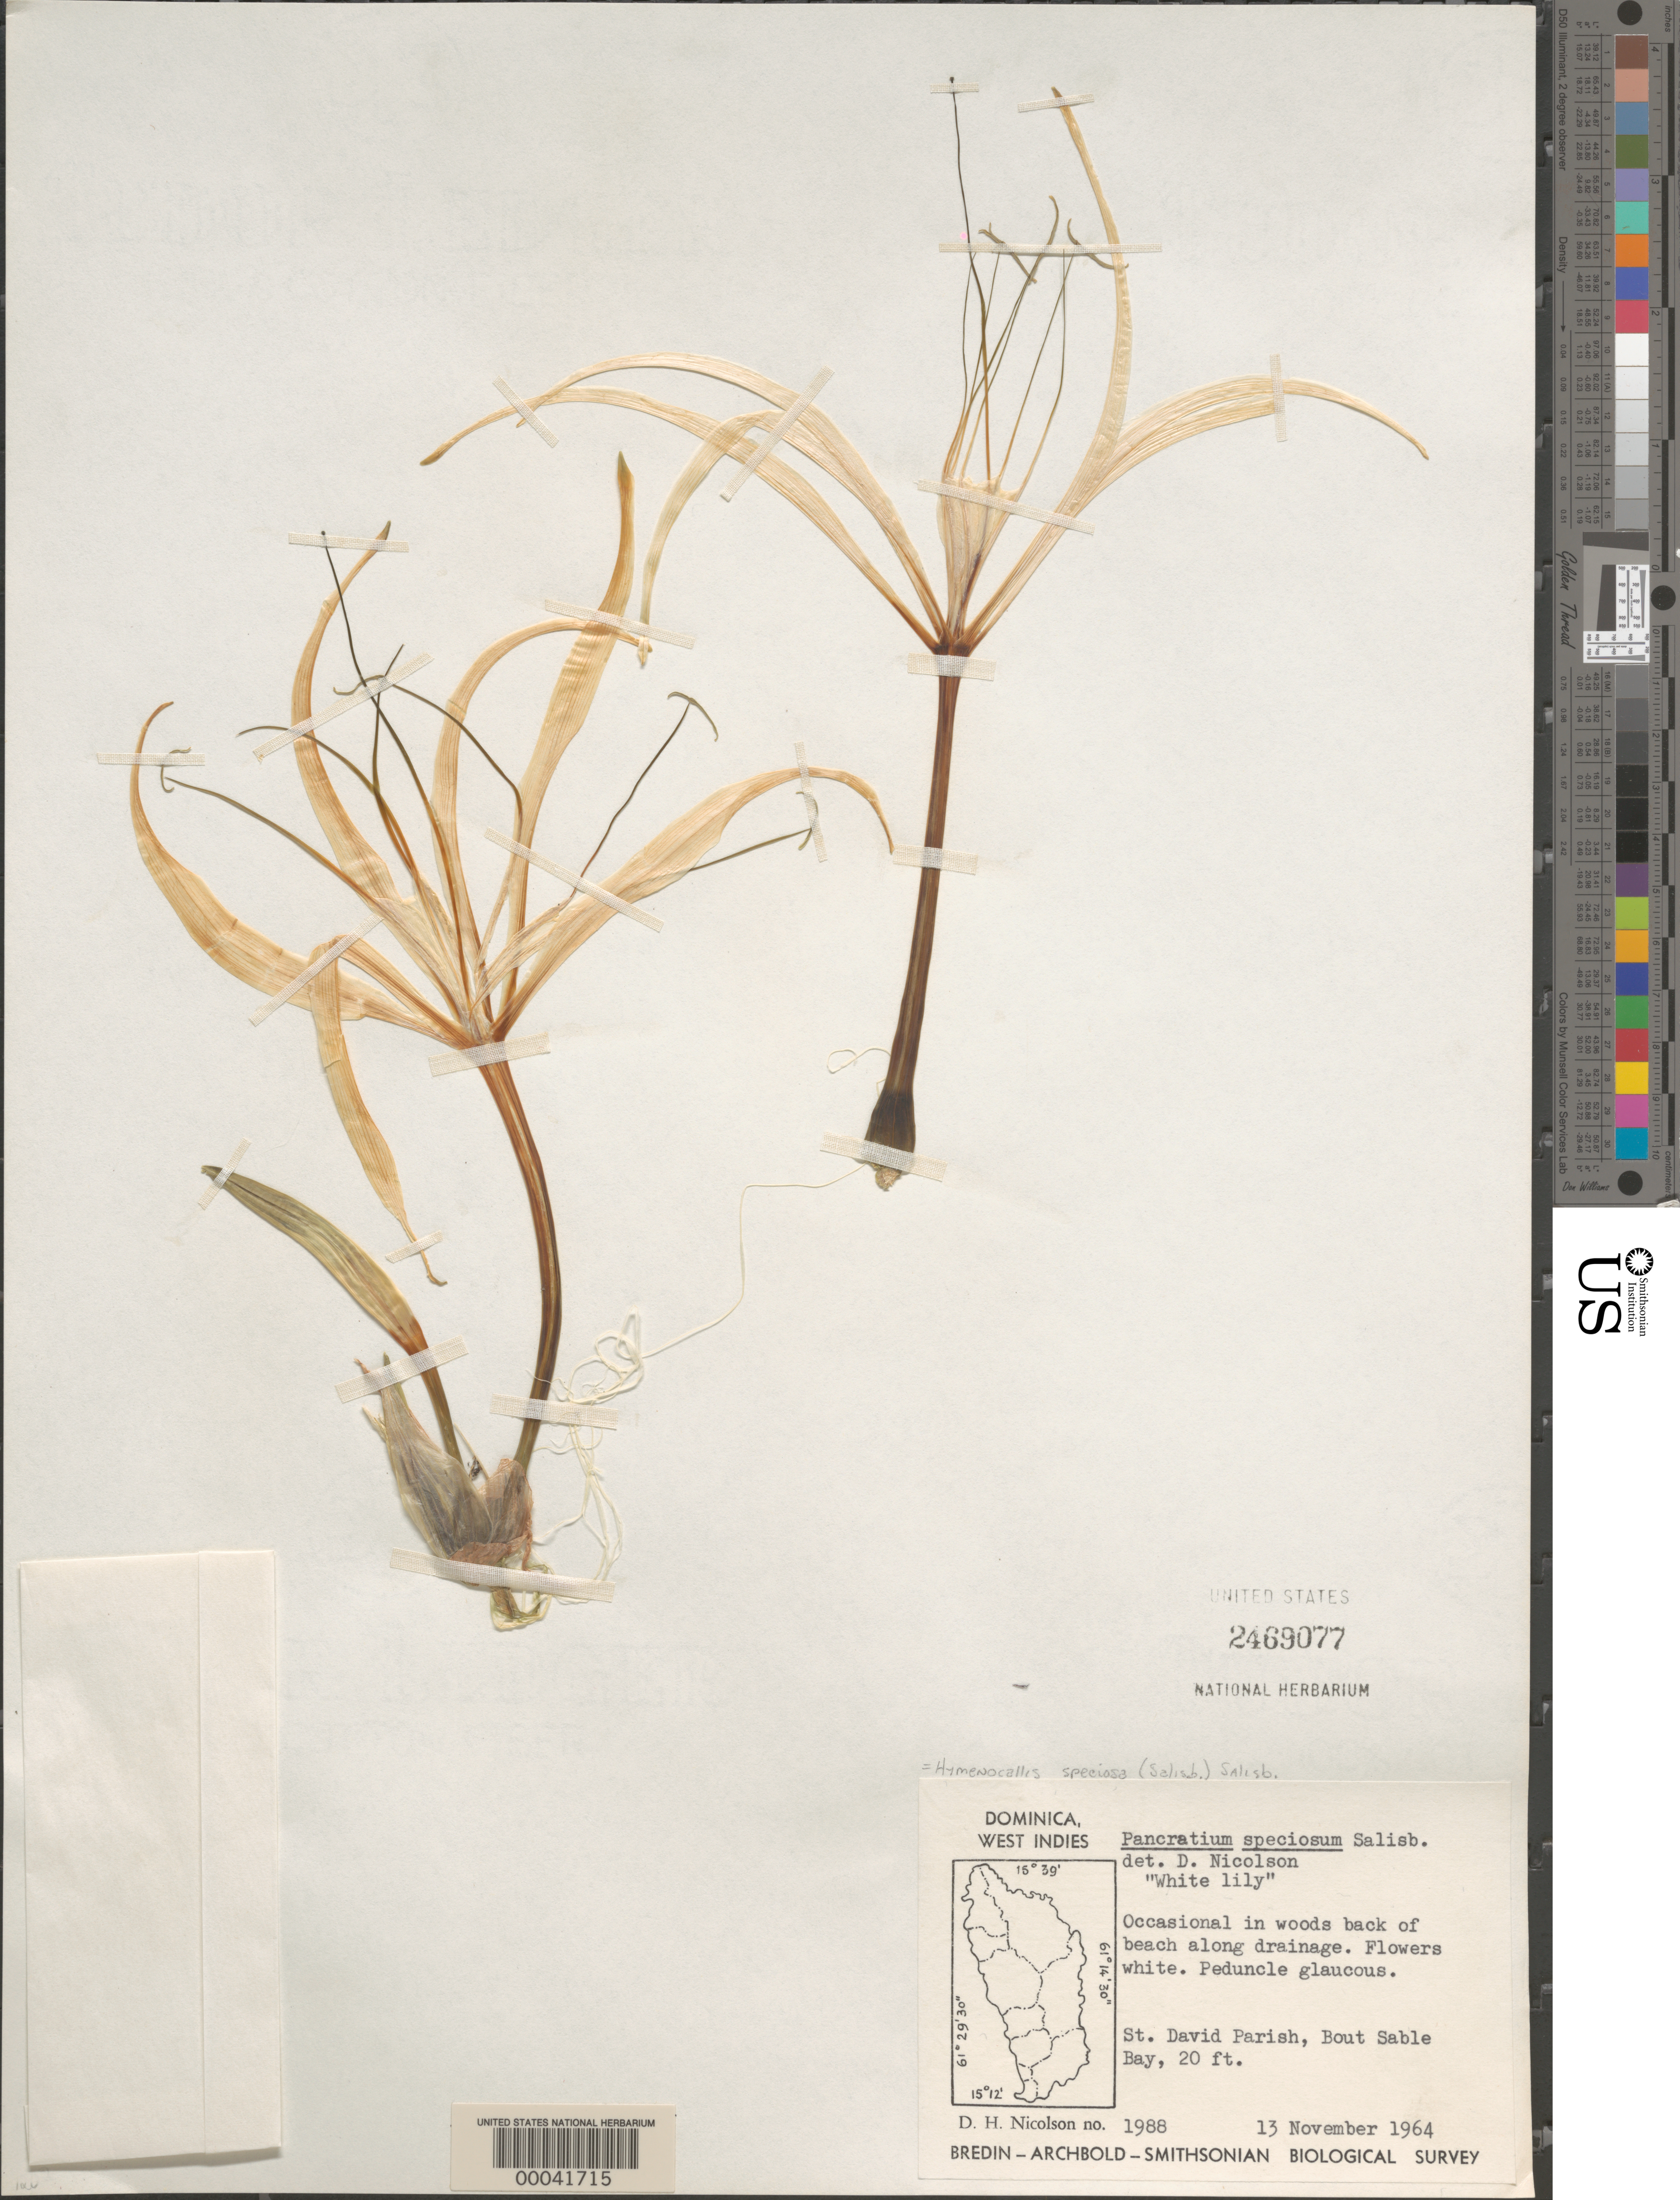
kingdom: Plantae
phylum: Tracheophyta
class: Liliopsida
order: Asparagales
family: Amaryllidaceae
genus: Hymenocallis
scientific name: Hymenocallis speciosa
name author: (L. f. ex Salisb.) Salisb.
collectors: D. H. Nicolson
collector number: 1988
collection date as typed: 13 Nov 1964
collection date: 1964-11-13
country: Dominica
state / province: St. David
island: Dominica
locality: Bout sable bay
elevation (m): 6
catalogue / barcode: US 2469077